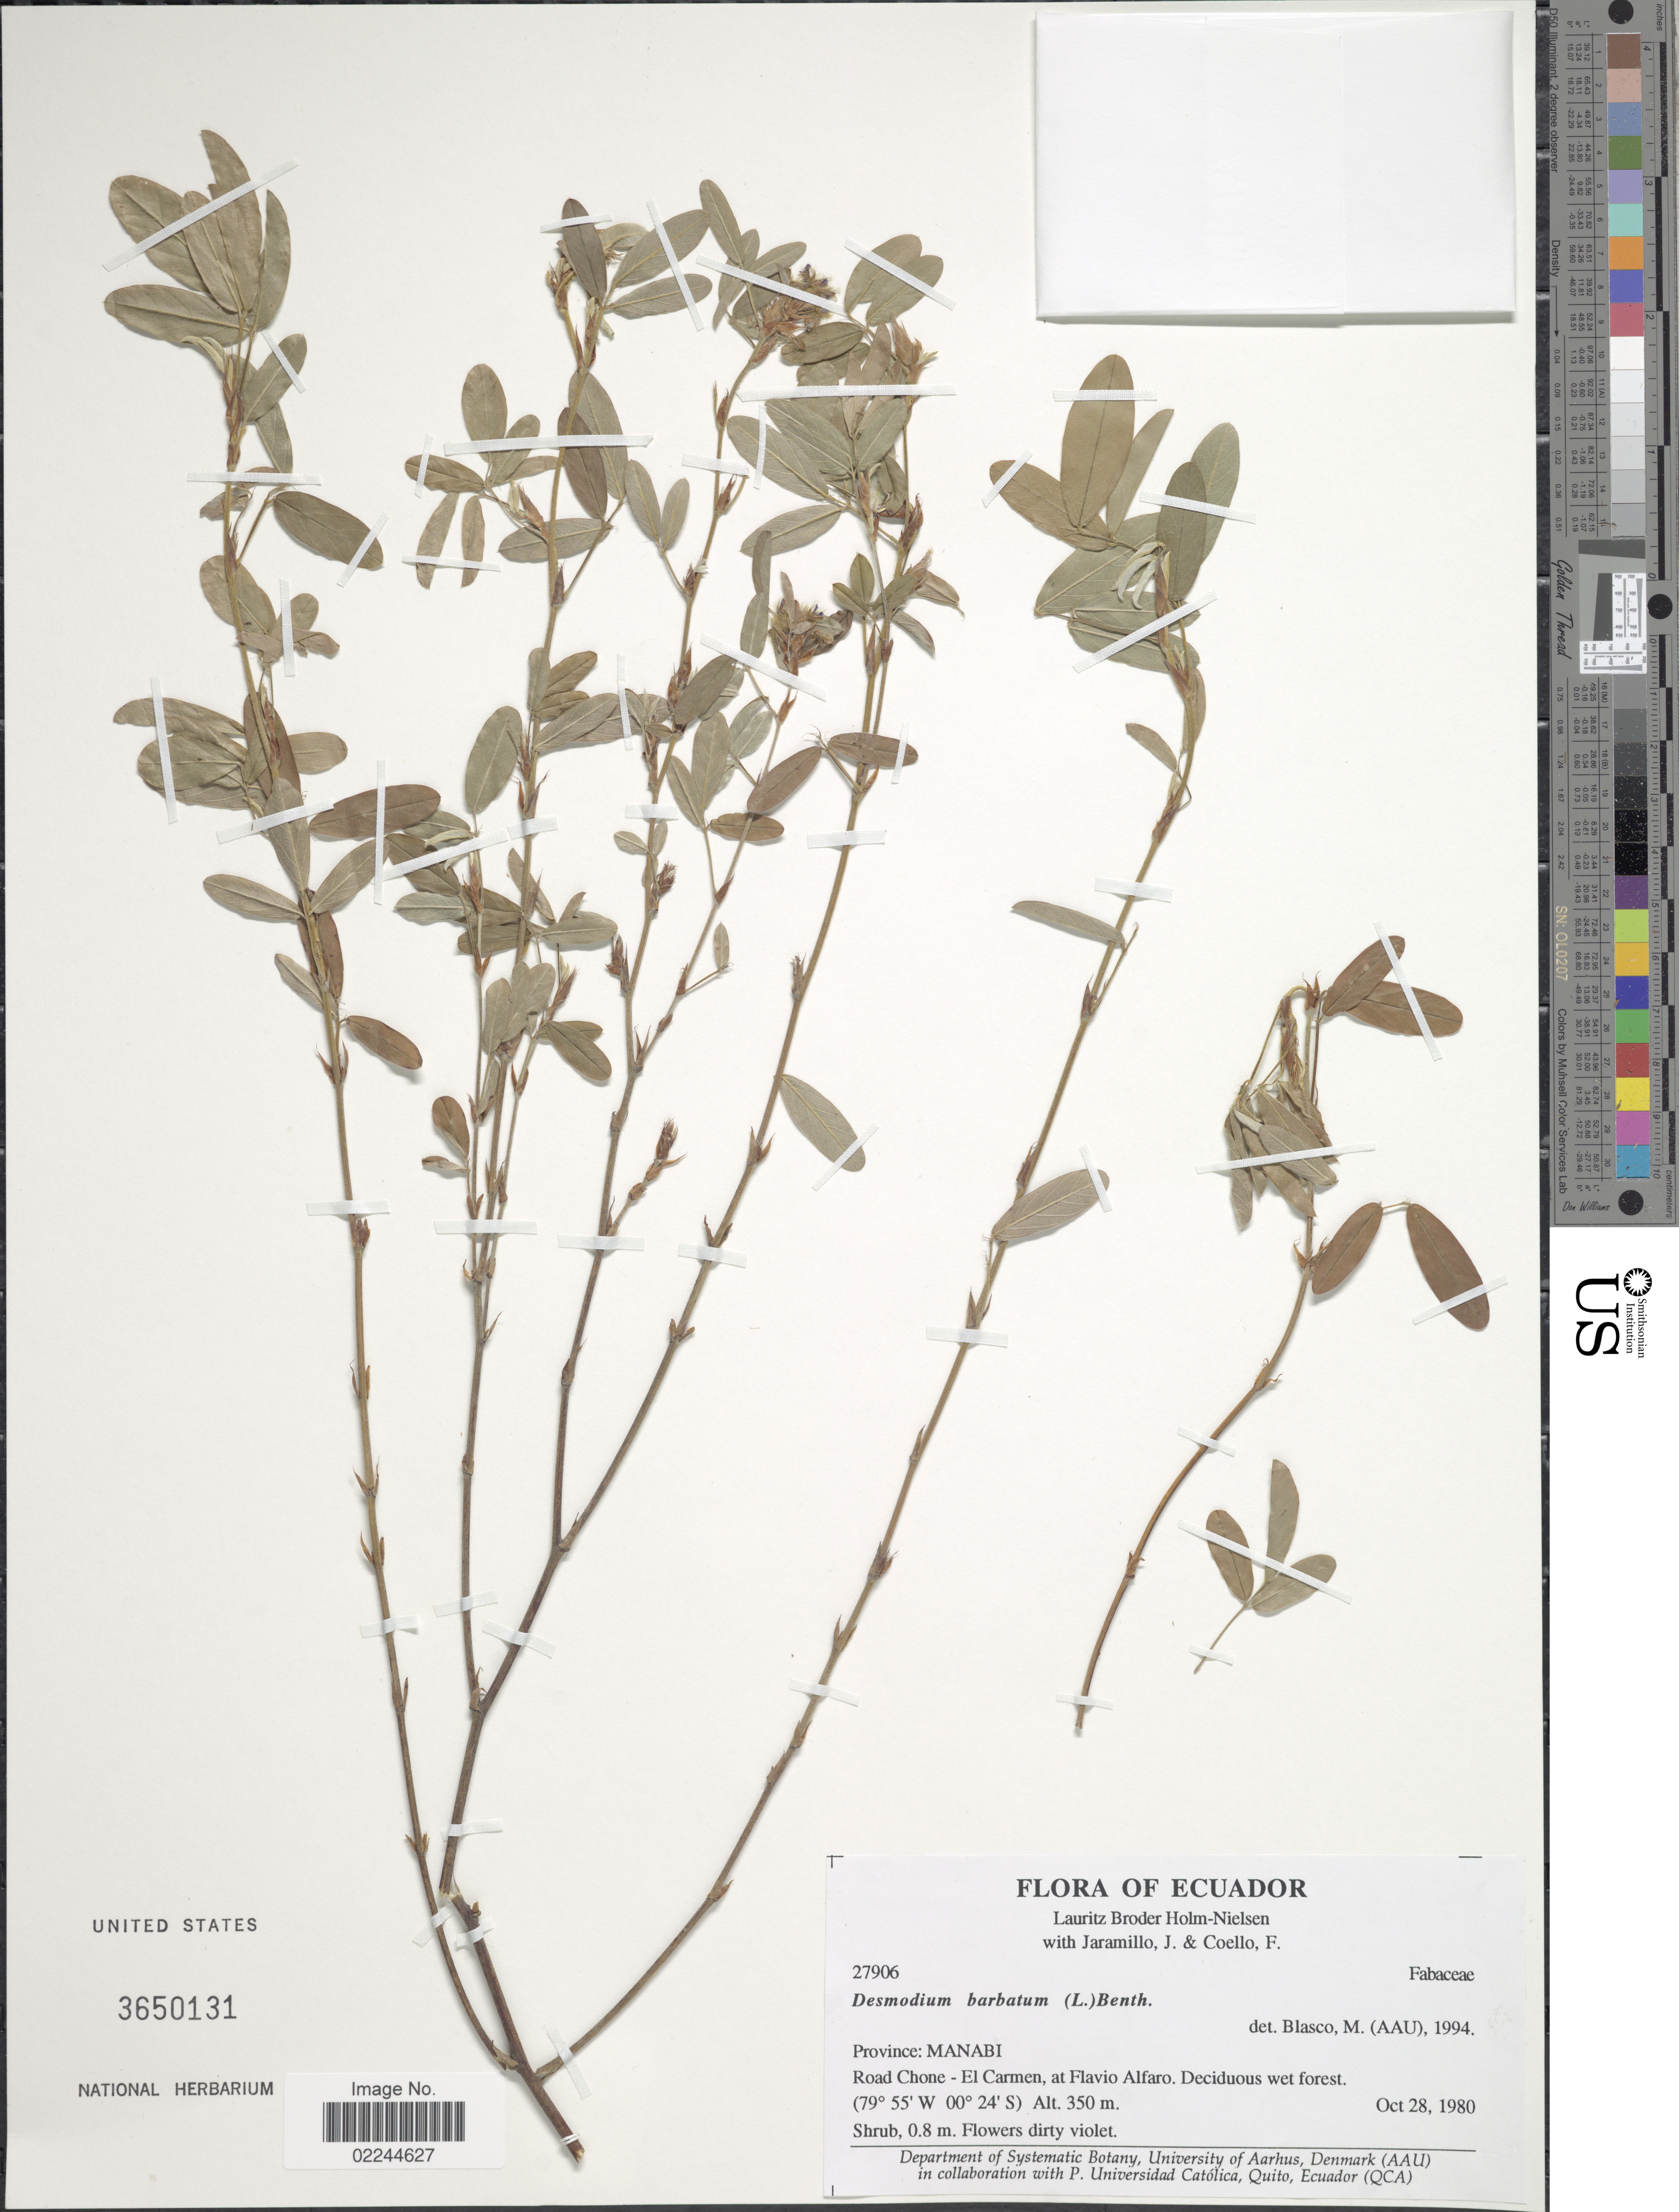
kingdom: Plantae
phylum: Tracheophyta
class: Magnoliopsida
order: Fabales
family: Fabaceae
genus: Grona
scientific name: Grona barbata var. barbata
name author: (L.) H. Ohashi & K. Ohashi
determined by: Strong, Mark T., (BOT), Smithsonian Institution - National Museum of Natural History (UNITED STATES)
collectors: L. B. Holm-Nielsen, J. Jaramillo & F. Coello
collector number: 27906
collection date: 1980-10-28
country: Ecuador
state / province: Manabí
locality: Road Chone - El Carmen, at Flavio Alfaro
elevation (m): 350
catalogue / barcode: US 3650131